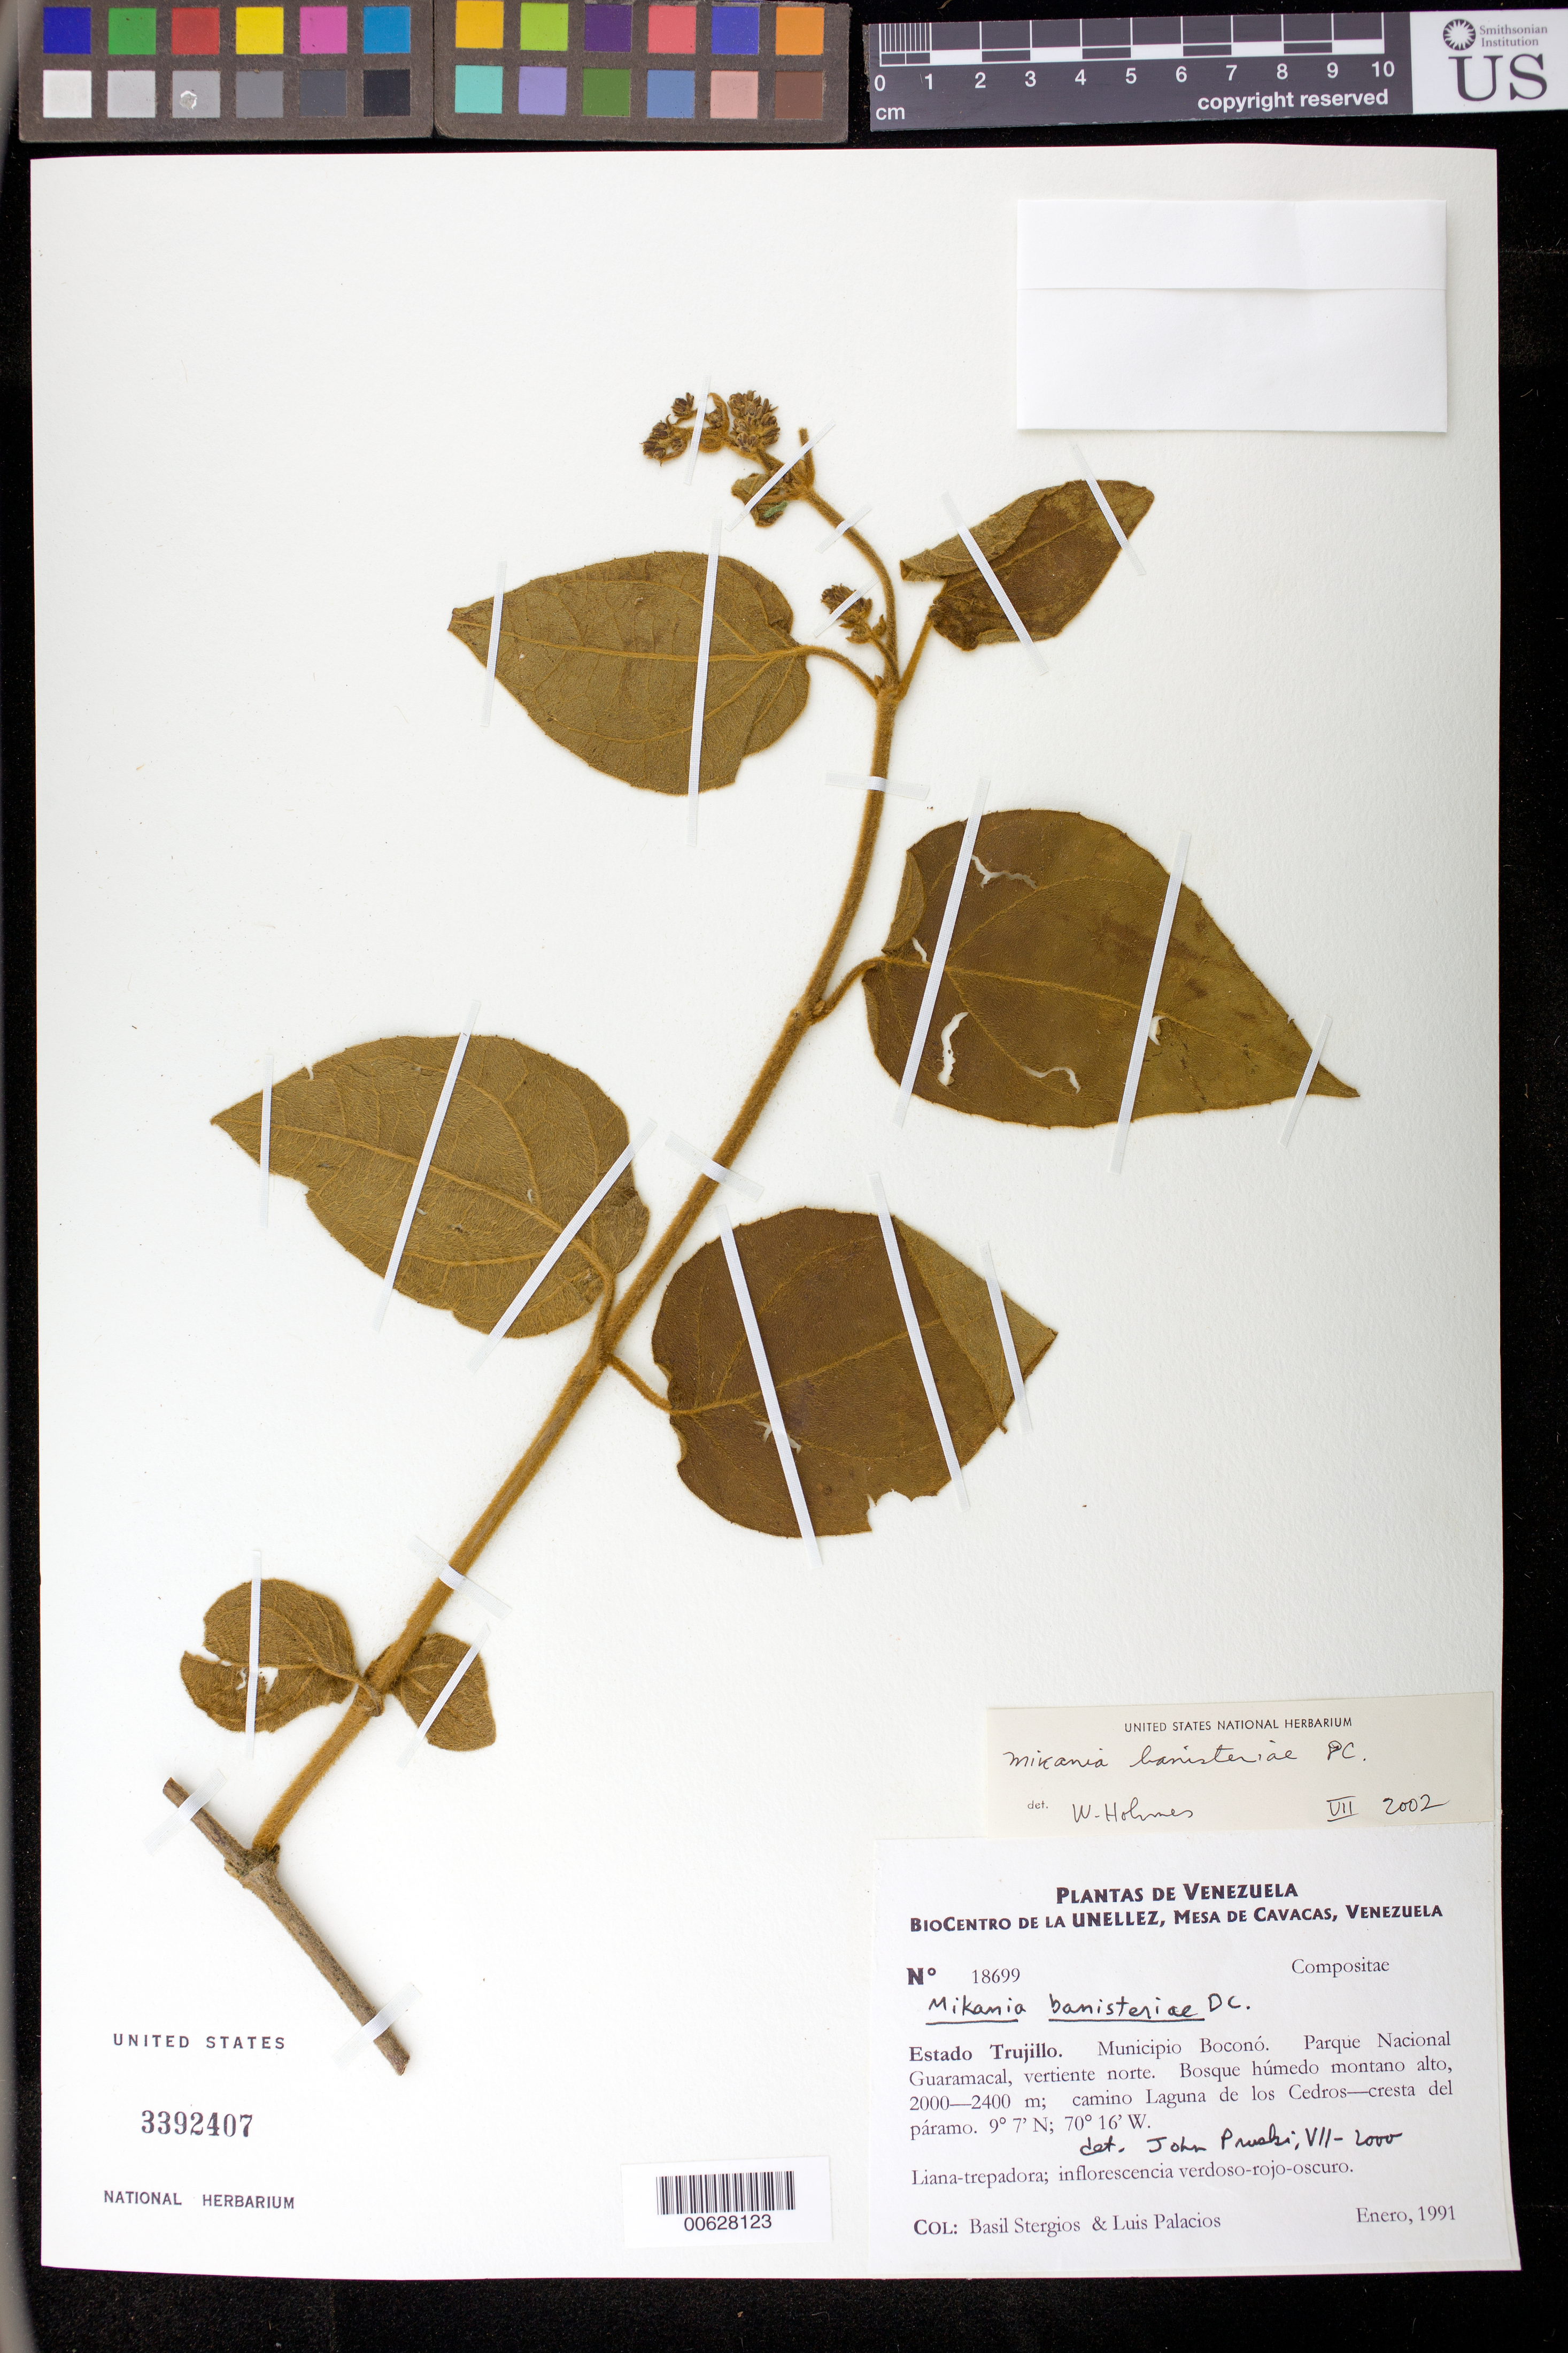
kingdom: Plantae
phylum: Tracheophyta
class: Magnoliopsida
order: Asterales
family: Asteraceae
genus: Mikania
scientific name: Mikania banisteriae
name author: DC.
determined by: Pruski, J. F.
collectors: B. G. Stergios & L. Palacios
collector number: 18699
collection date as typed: Jan 1991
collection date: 1991-01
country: Venezuela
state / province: Trujillo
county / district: Boconó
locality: Parque Nacional Guaramacal, vertiente N, camino laguna de los Cedros-cresta del páramo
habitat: Bosque húmedo montano alto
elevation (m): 2000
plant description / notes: PORT, US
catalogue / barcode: US 3392407